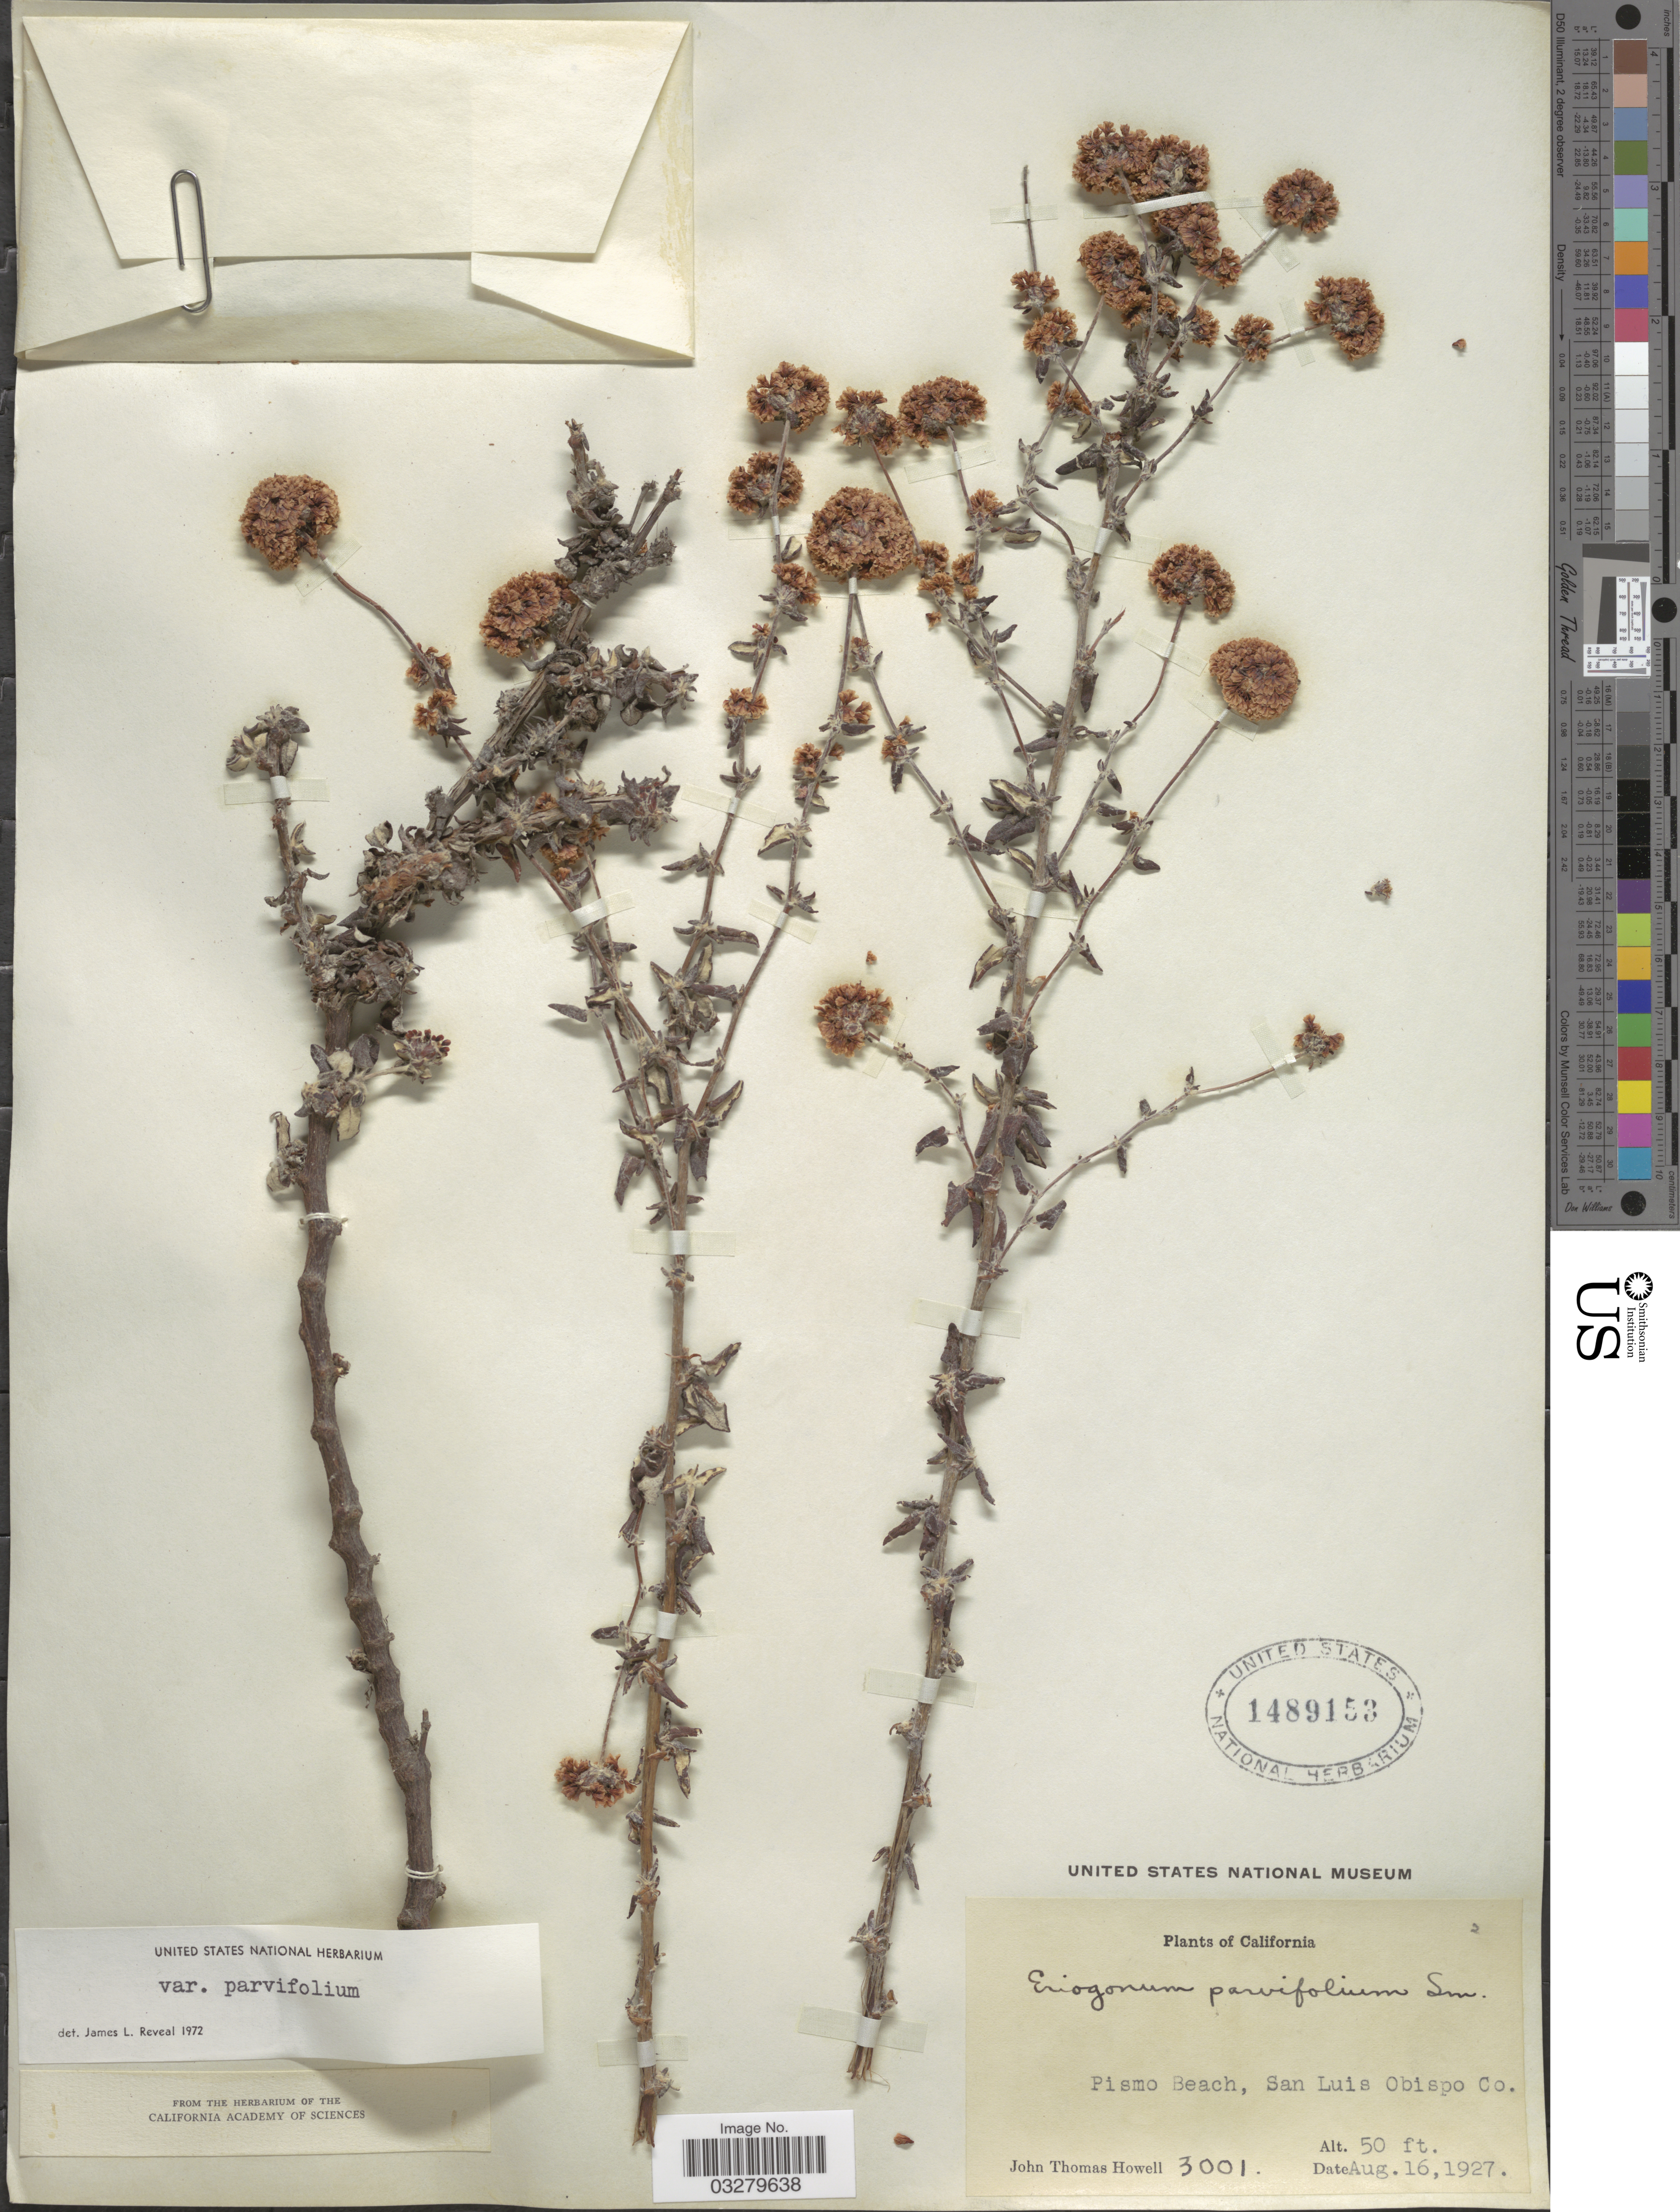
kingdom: Plantae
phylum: Tracheophyta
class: Magnoliopsida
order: Caryophyllales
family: Polygonaceae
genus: Eriogonum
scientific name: Eriogonum parviflorum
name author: Nutt.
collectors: J. T. Howell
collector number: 3001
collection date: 1927-08-16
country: United States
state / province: California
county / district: San Luis Obispo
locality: Pismo Beach, San Luis Obispo Co.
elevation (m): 15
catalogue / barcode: US 1489153